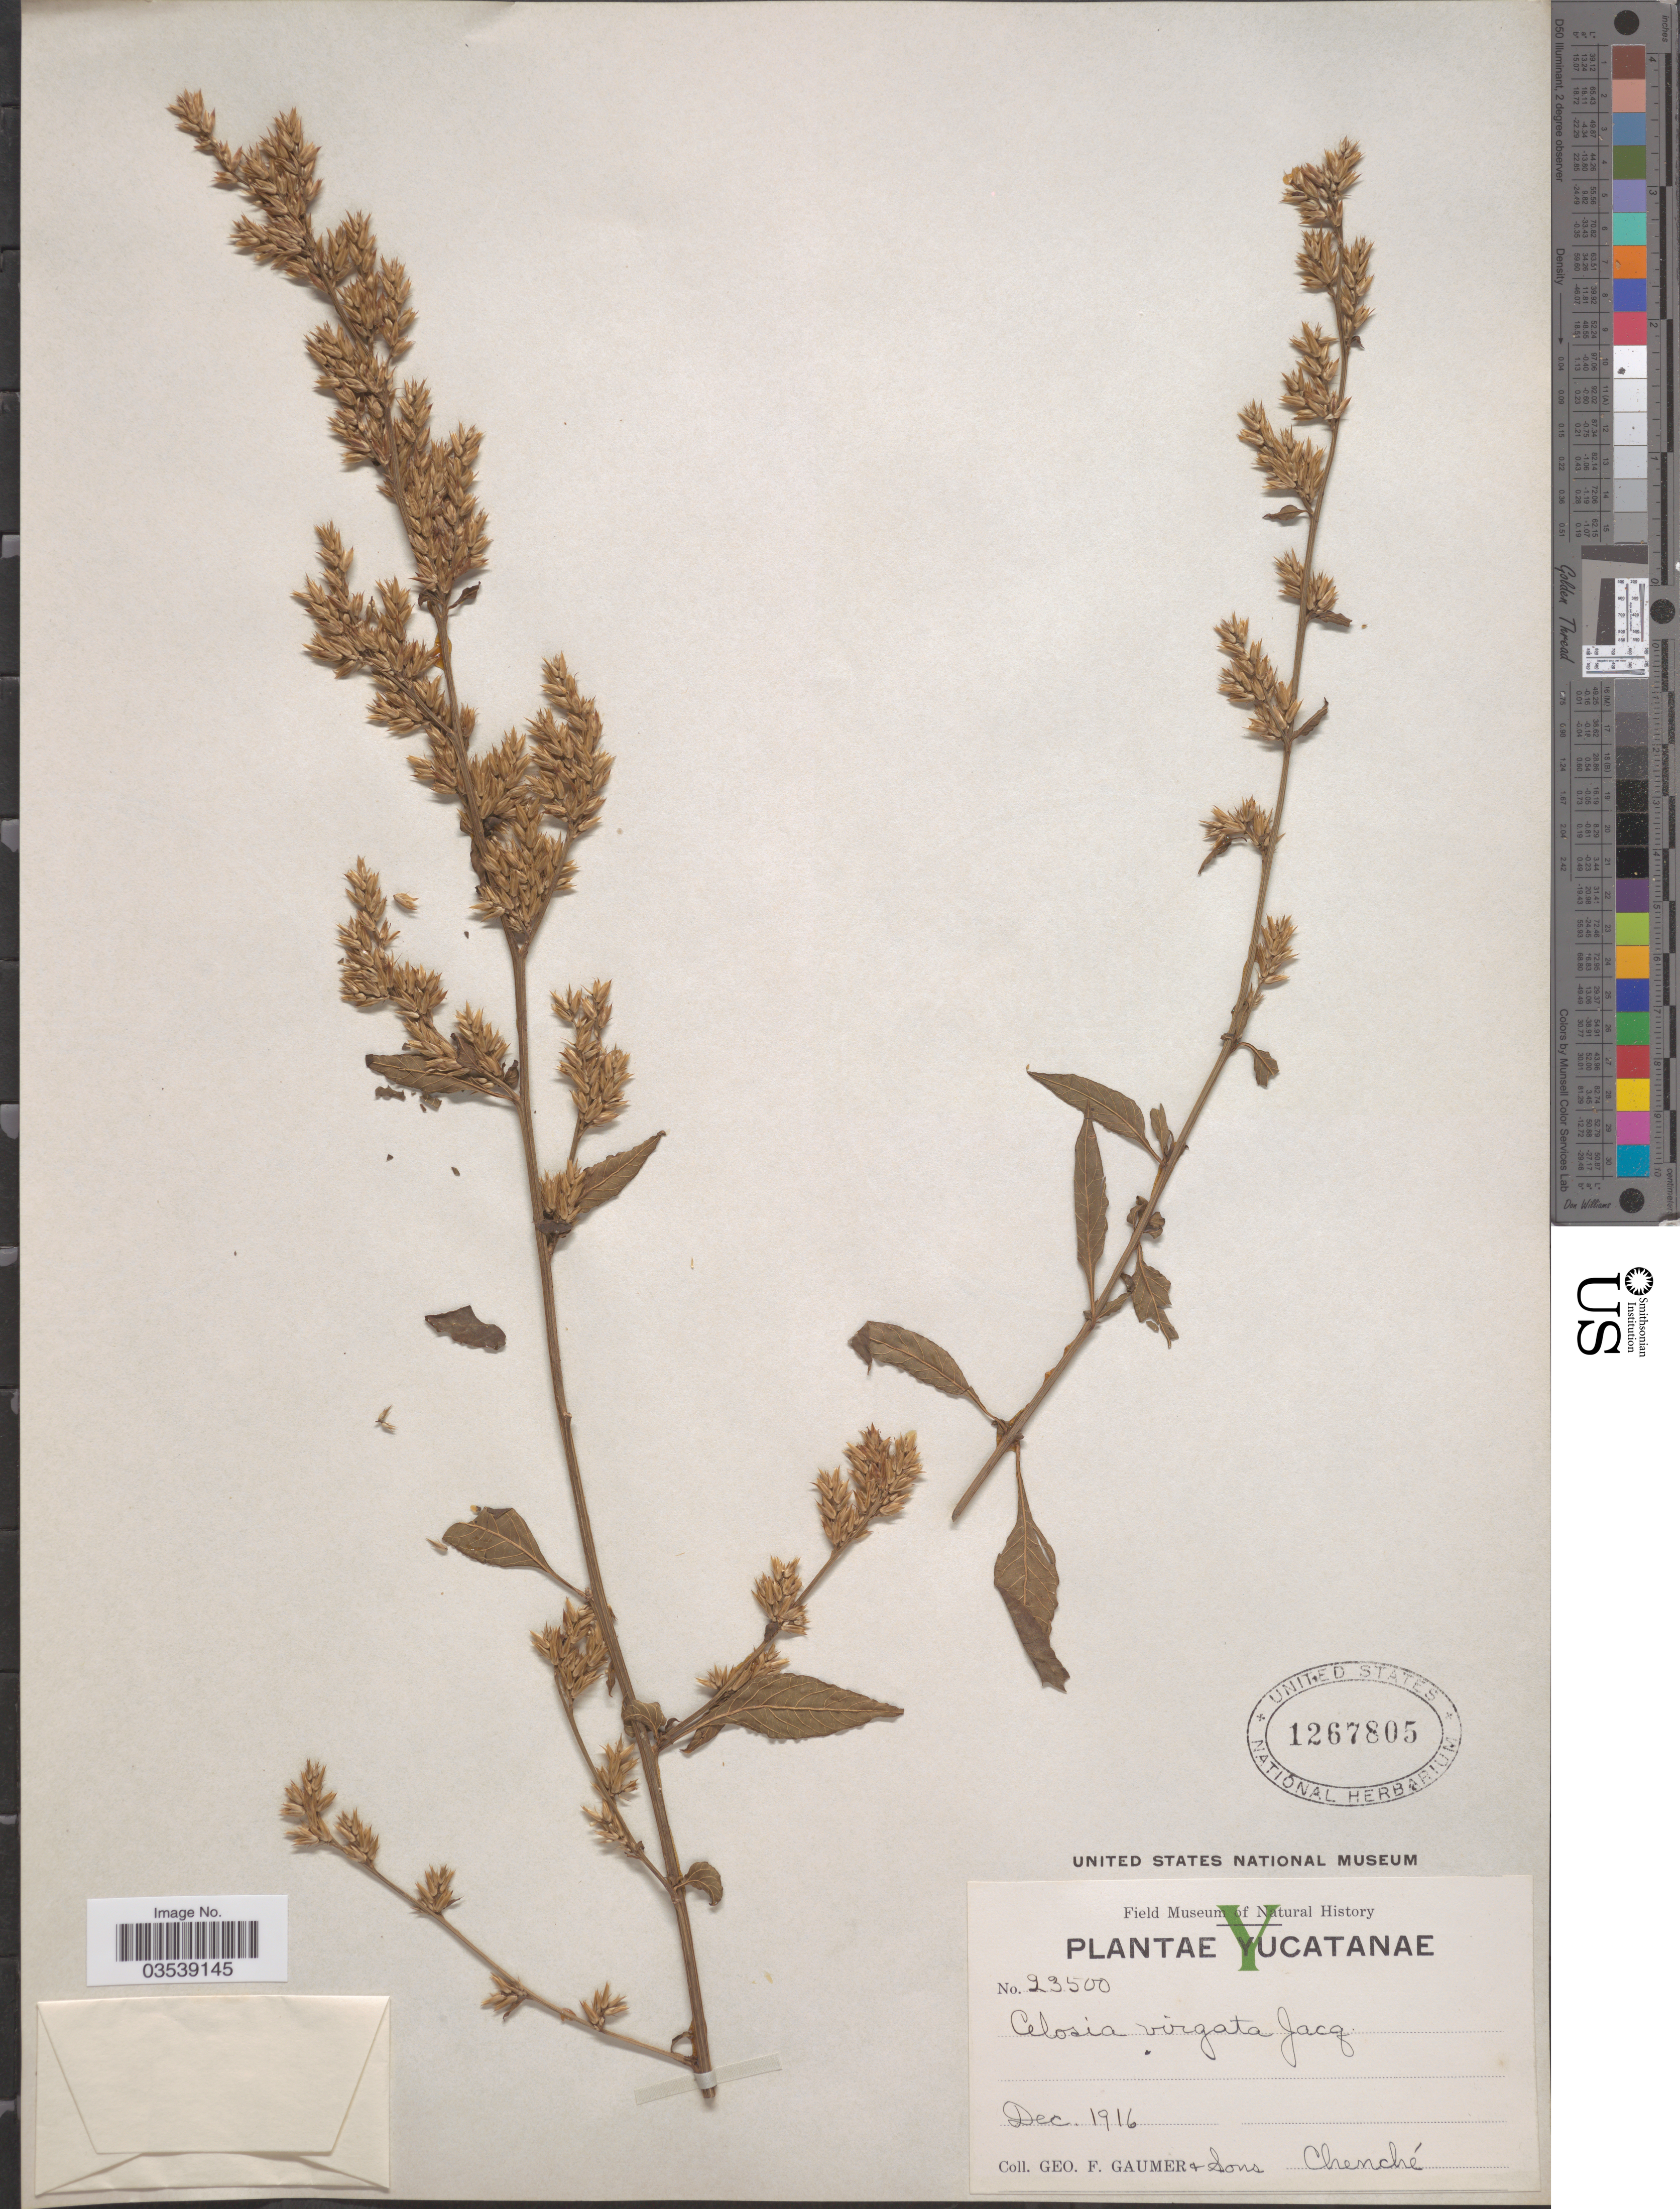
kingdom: Plantae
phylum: Tracheophyta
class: Magnoliopsida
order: Caryophyllales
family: Amaranthaceae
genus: Celosia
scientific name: Celosia virgata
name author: Jacq.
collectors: G. F. Gaumer & Sons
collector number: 23500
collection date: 1916-12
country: Mexico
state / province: Yucatán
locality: Chenché. [unsure placement]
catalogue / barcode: US 1267805